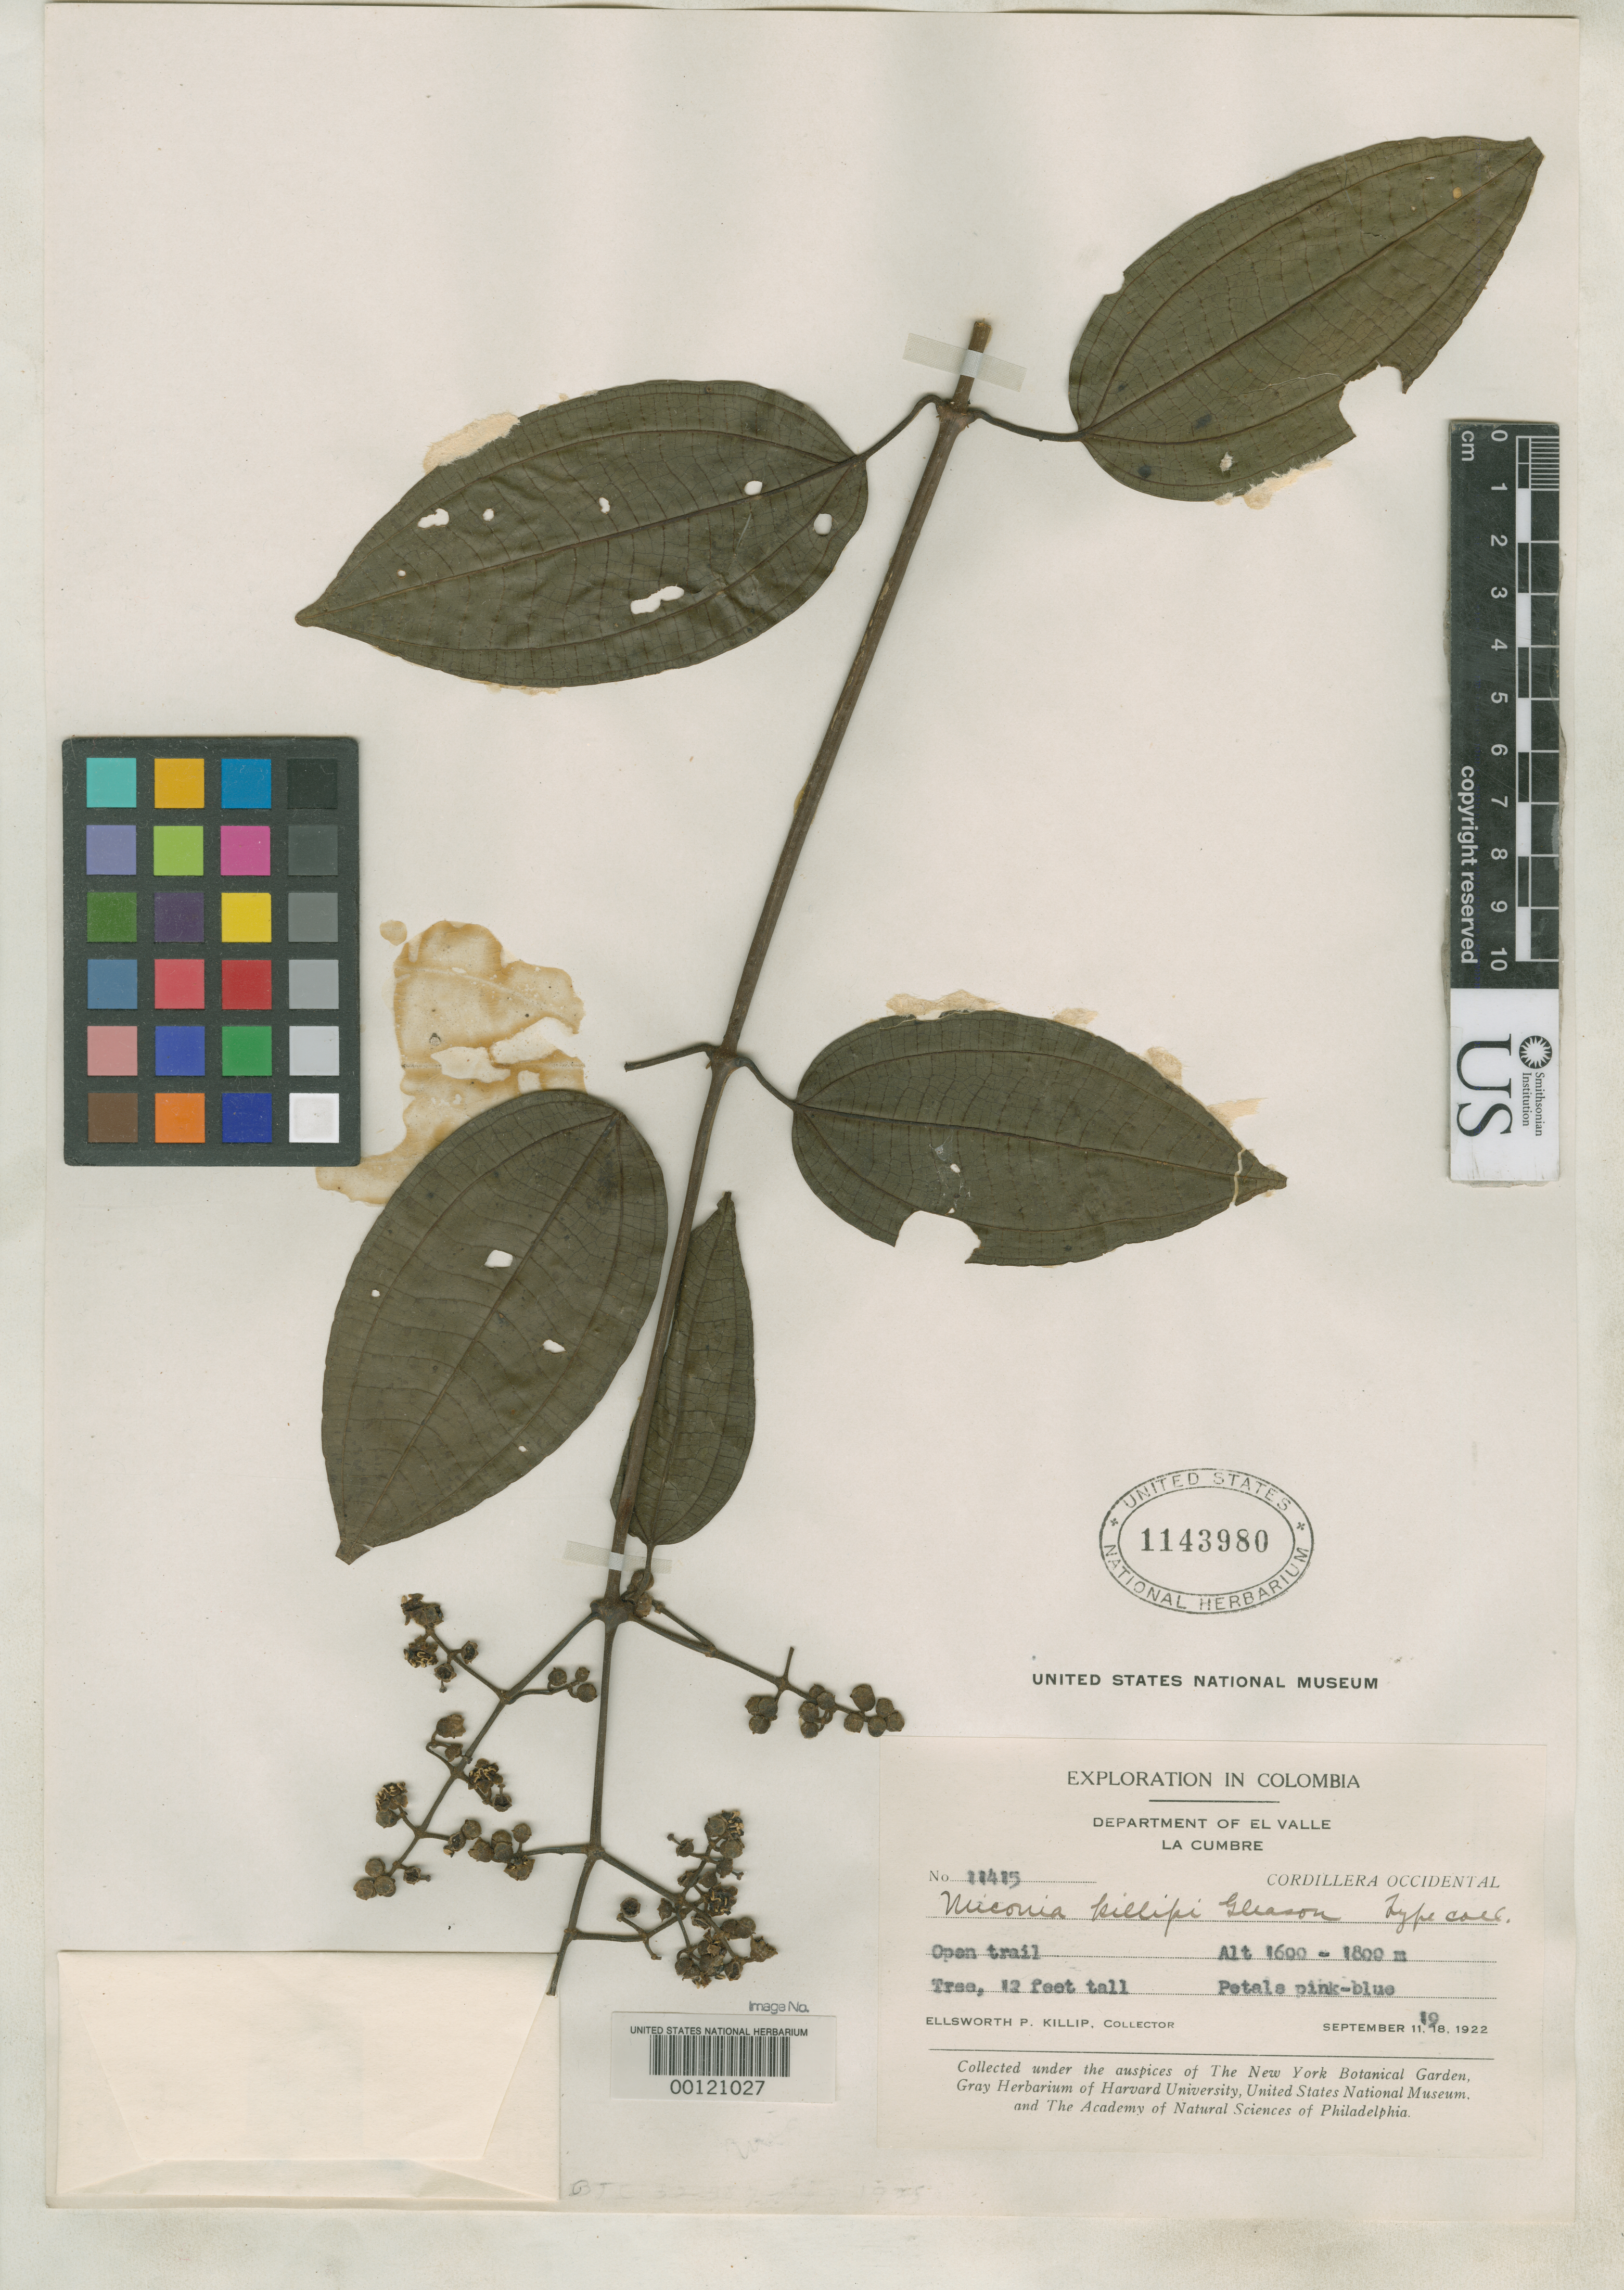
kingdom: Plantae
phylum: Tracheophyta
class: Magnoliopsida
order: Myrtales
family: Melastomataceae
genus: Miconia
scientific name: Miconia killipii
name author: Gleason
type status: Isotype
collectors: E. P. Killip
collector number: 11415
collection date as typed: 19 Sep 1922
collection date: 1922-09-19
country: Colombia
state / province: Valle del Cauca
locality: La Cumbe.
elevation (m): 1600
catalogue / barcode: US 1143980